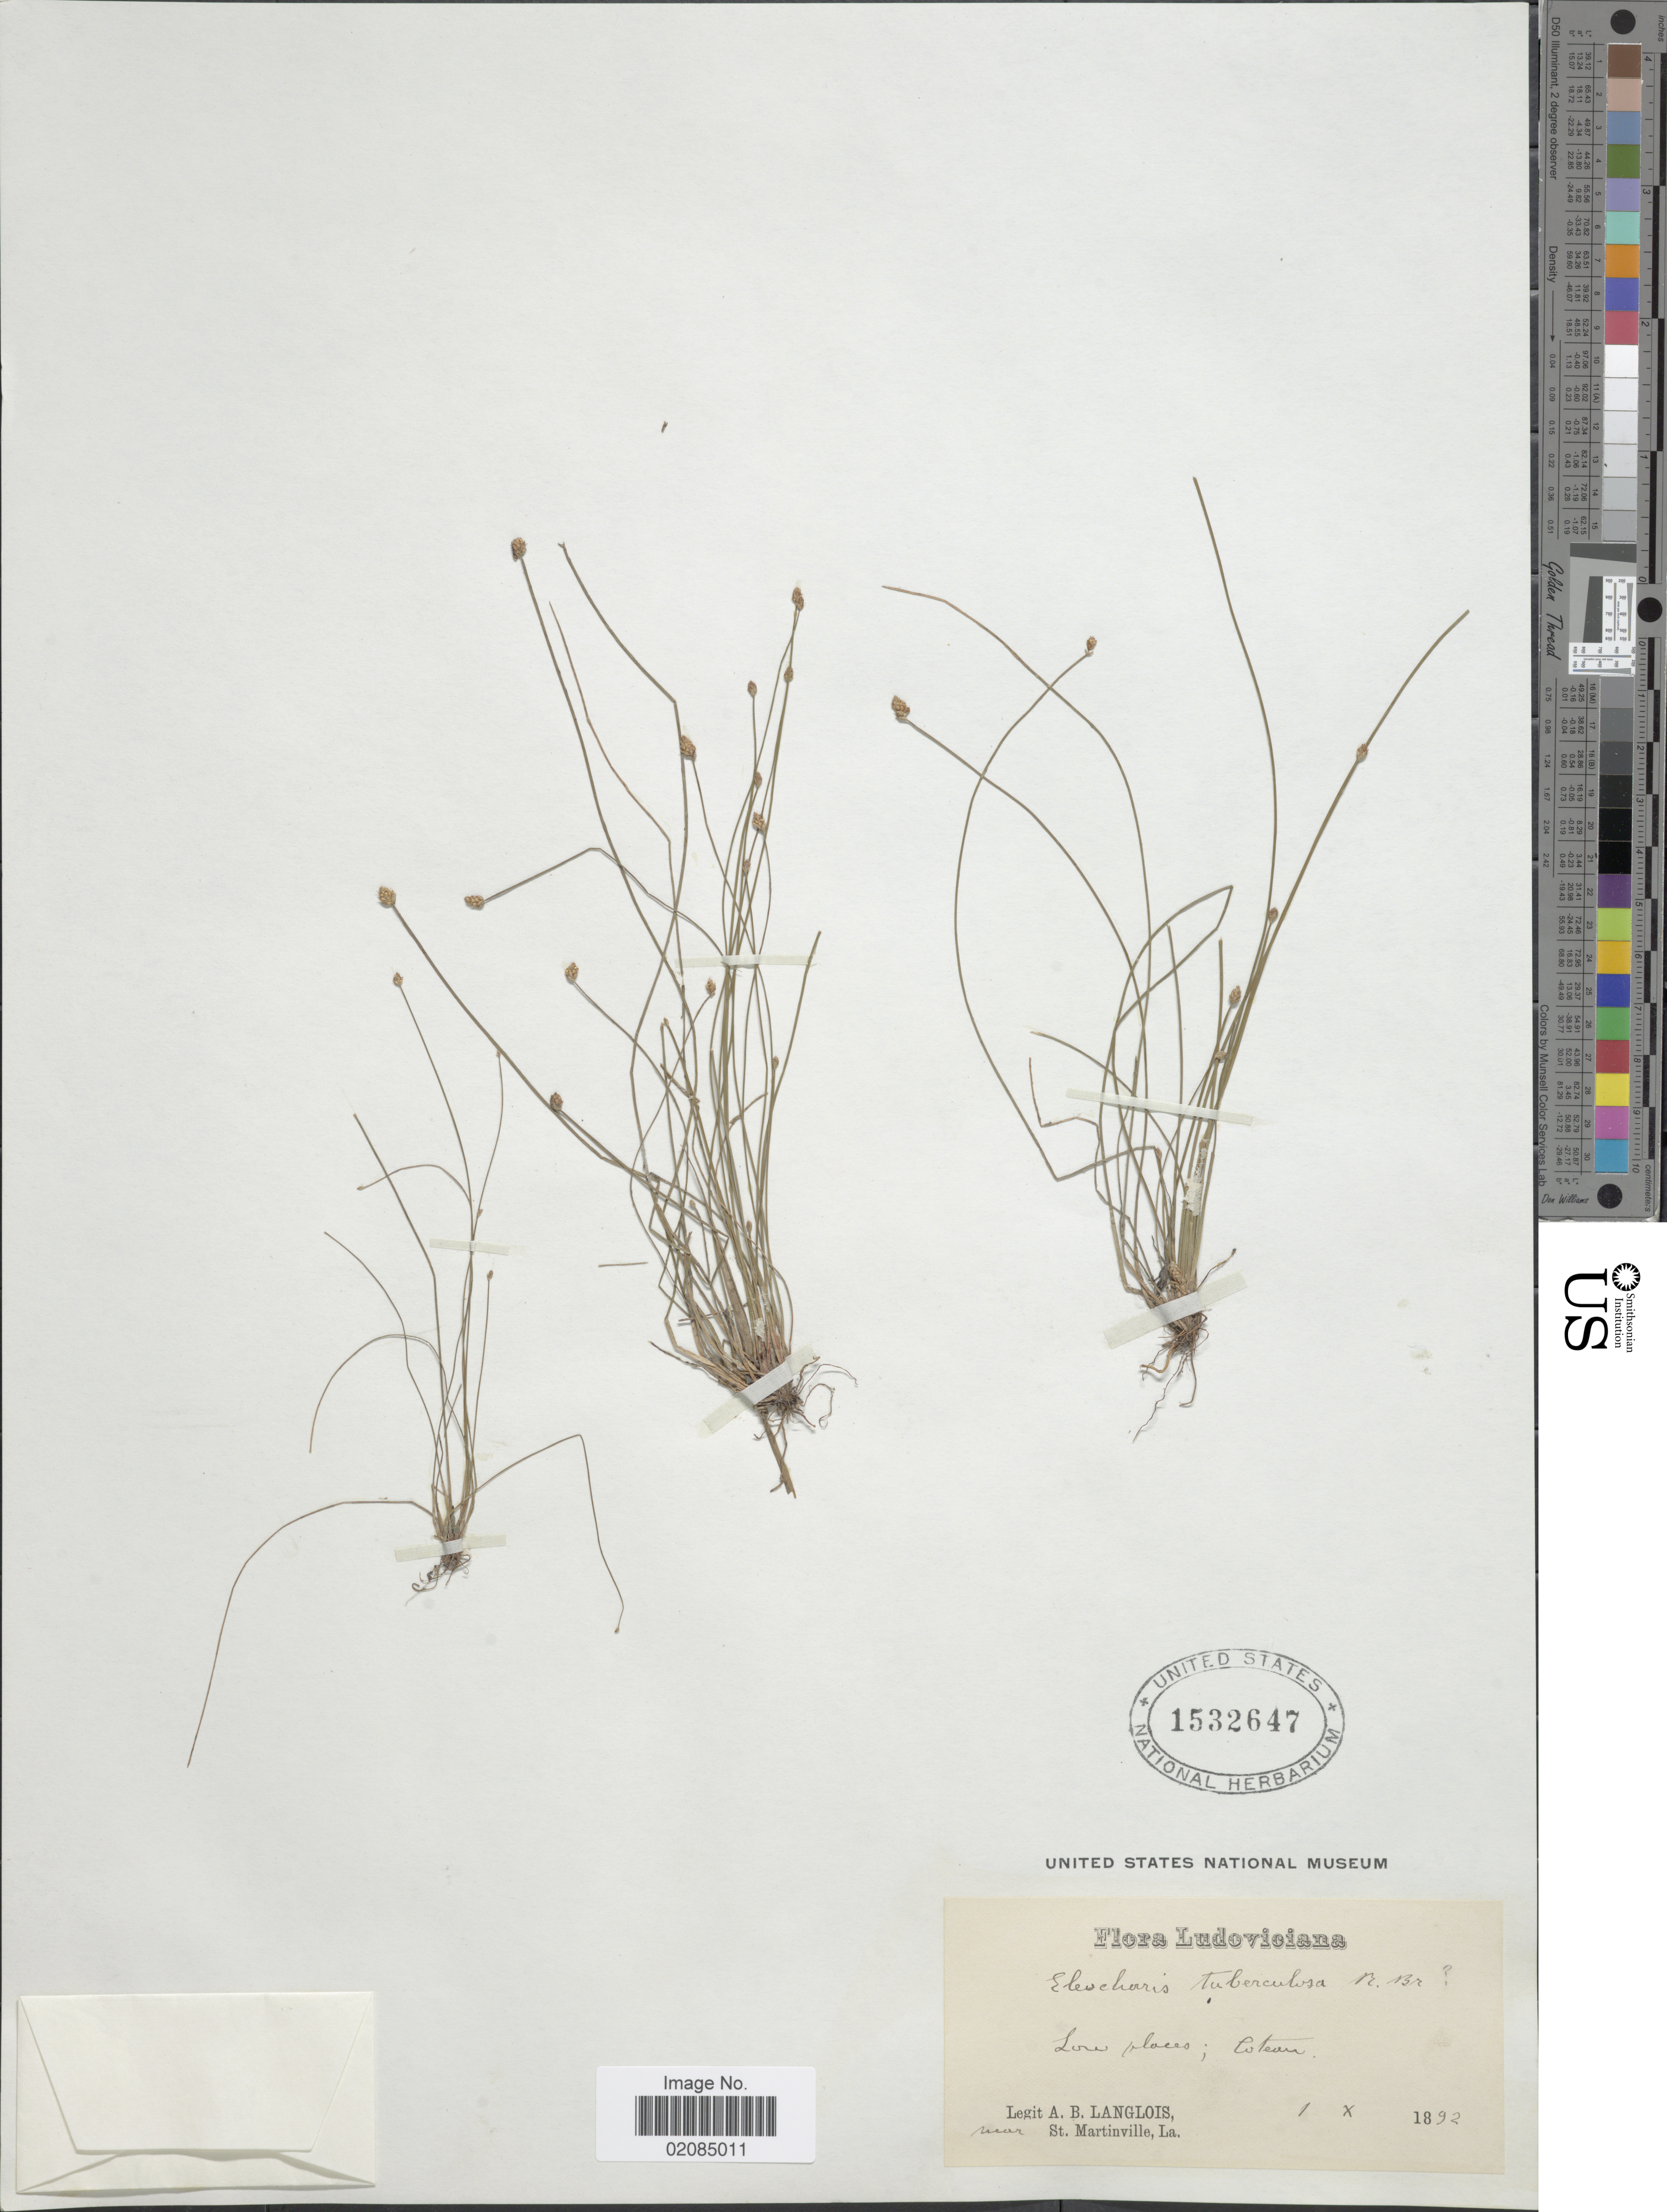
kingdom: Plantae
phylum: Tracheophyta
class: Liliopsida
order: Poales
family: Cyperaceae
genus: Eleocharis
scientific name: Eleocharis tuberculosa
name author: (Michx.) Roem. & Schult.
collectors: A. Langlois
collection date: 1892-10-01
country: United States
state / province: Louisiana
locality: Low places; Coteau.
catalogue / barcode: US 1532647